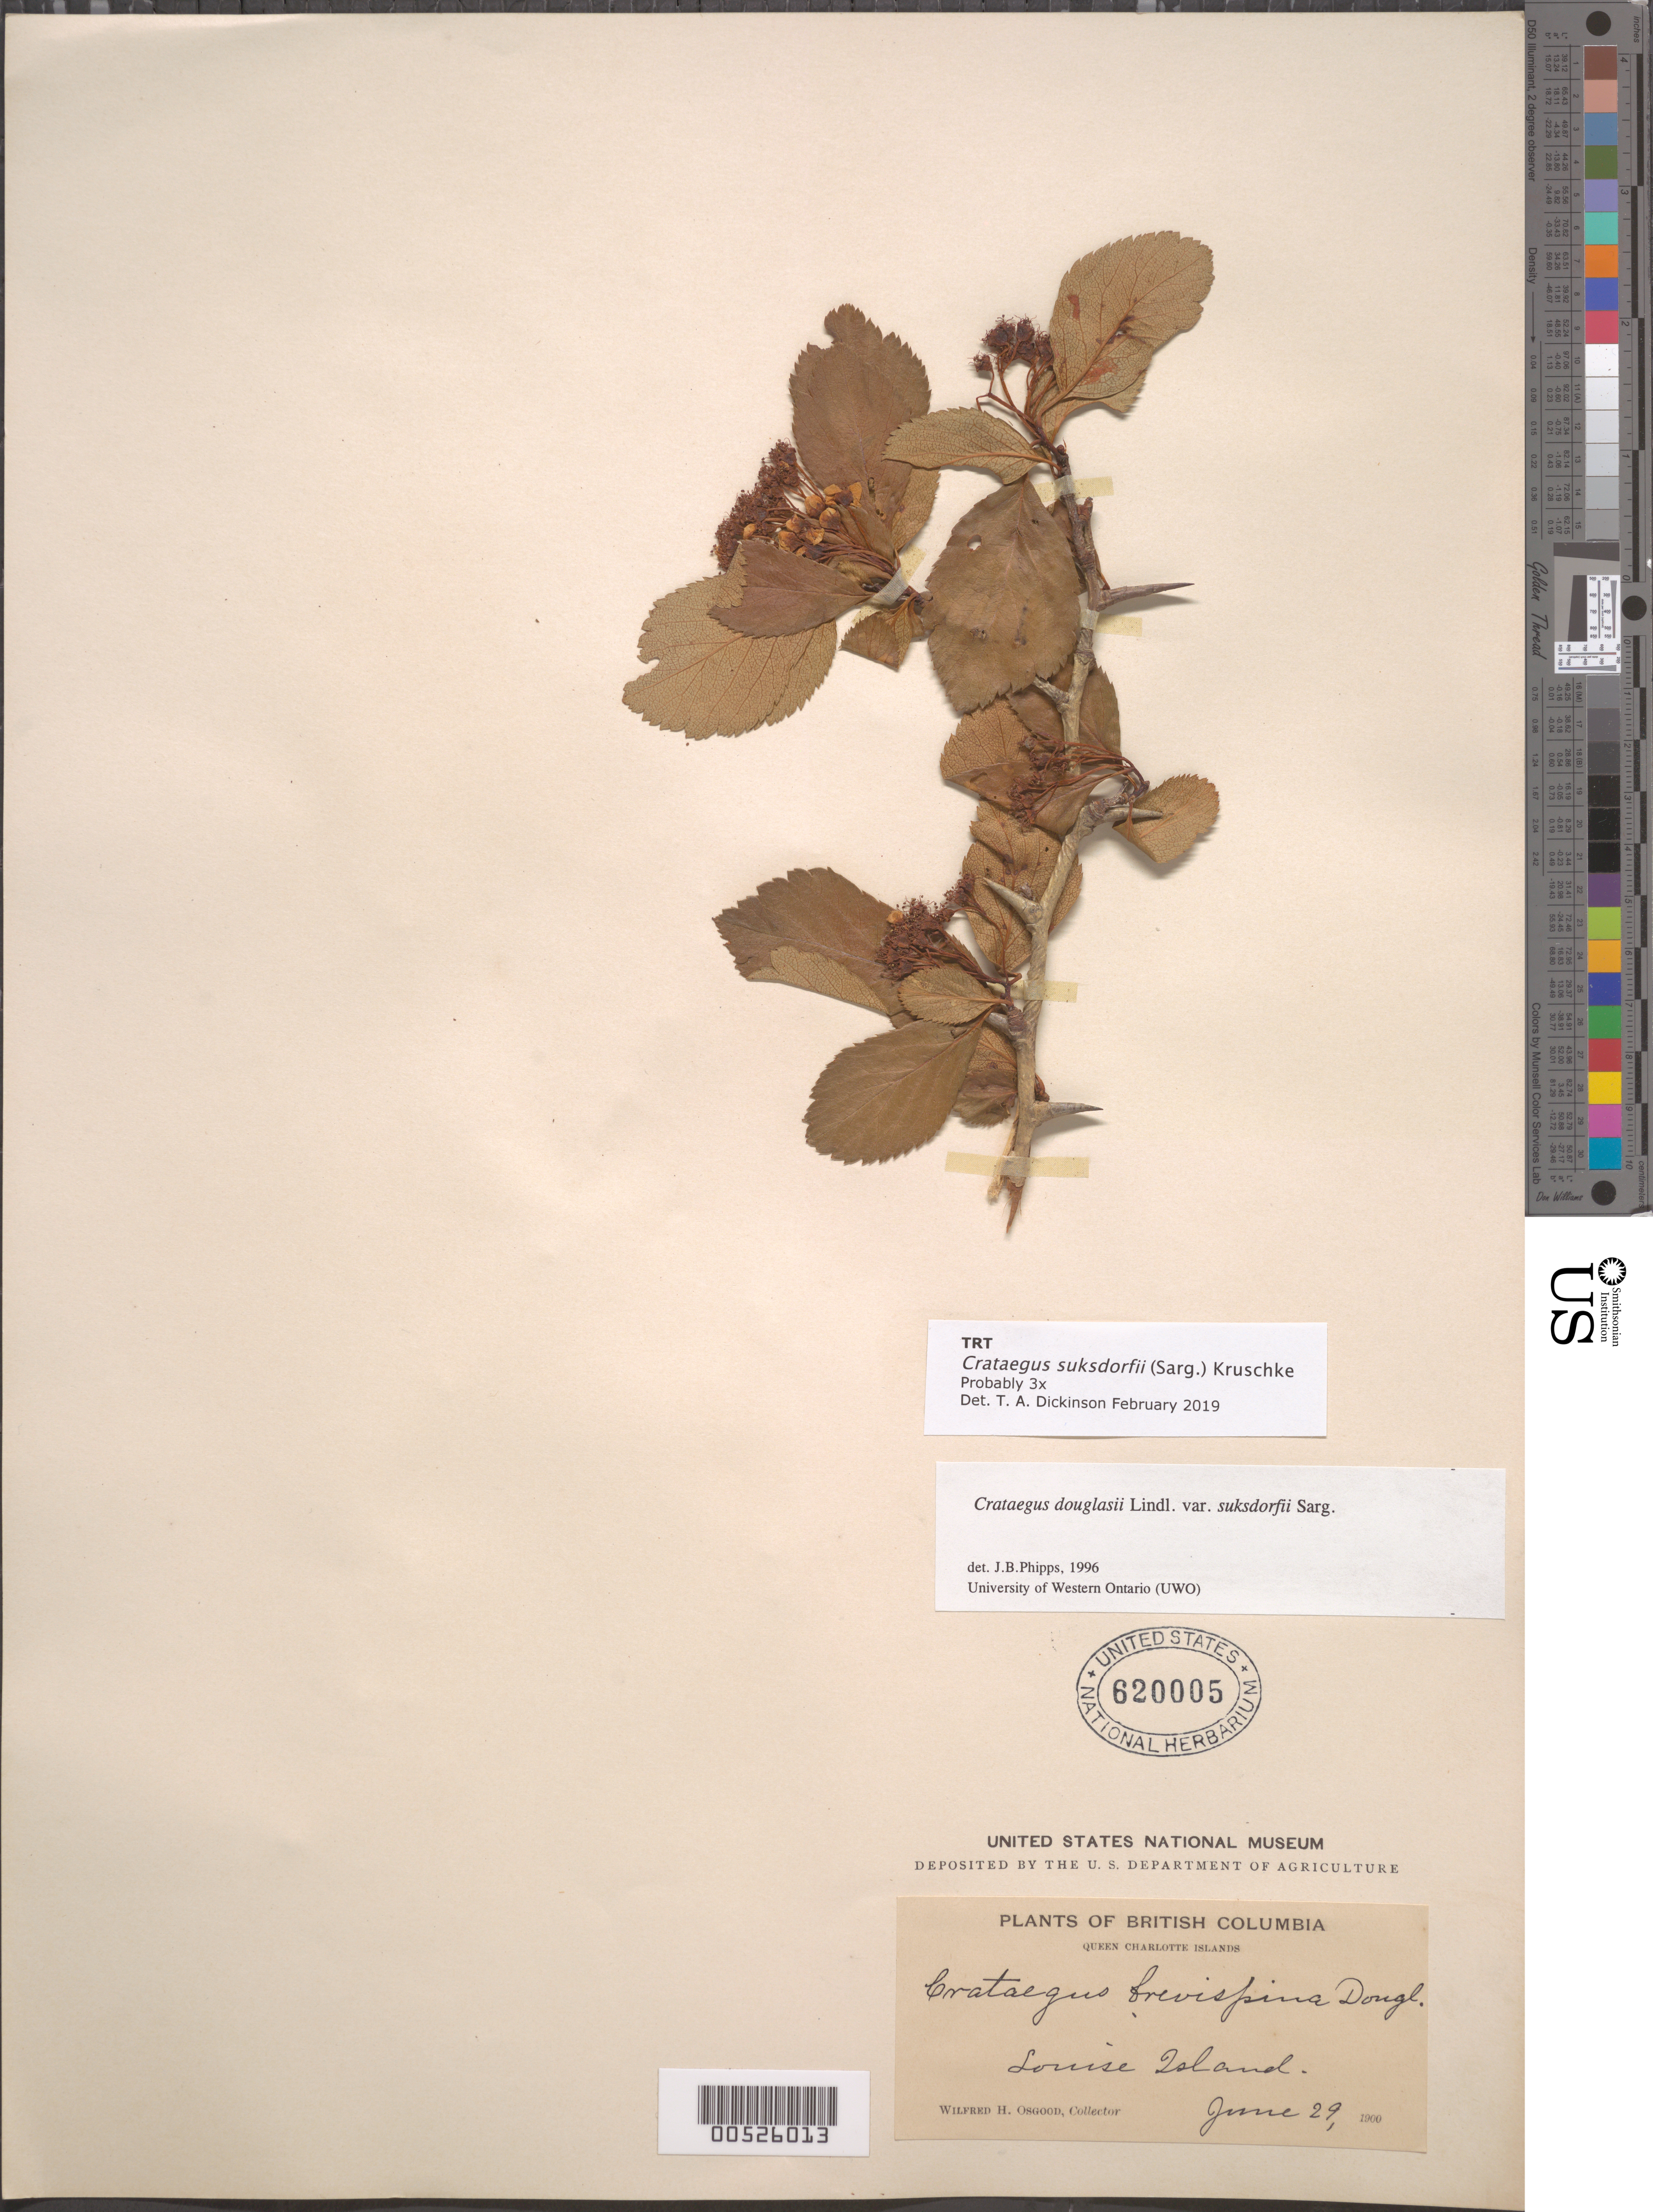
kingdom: Plantae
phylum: Tracheophyta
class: Magnoliopsida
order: Rosales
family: Rosaceae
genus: Crataegus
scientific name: Crataegus suksdorfii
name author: (Sarg.) Kruschke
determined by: Dickinson, Timothy A., Assistant Curator (TRT), University of Toronto (CANADA)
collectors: W. Osgood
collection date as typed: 29 Jun 1900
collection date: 1900-06-29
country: Canada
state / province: British Columbia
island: Louise Island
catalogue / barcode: US 620005